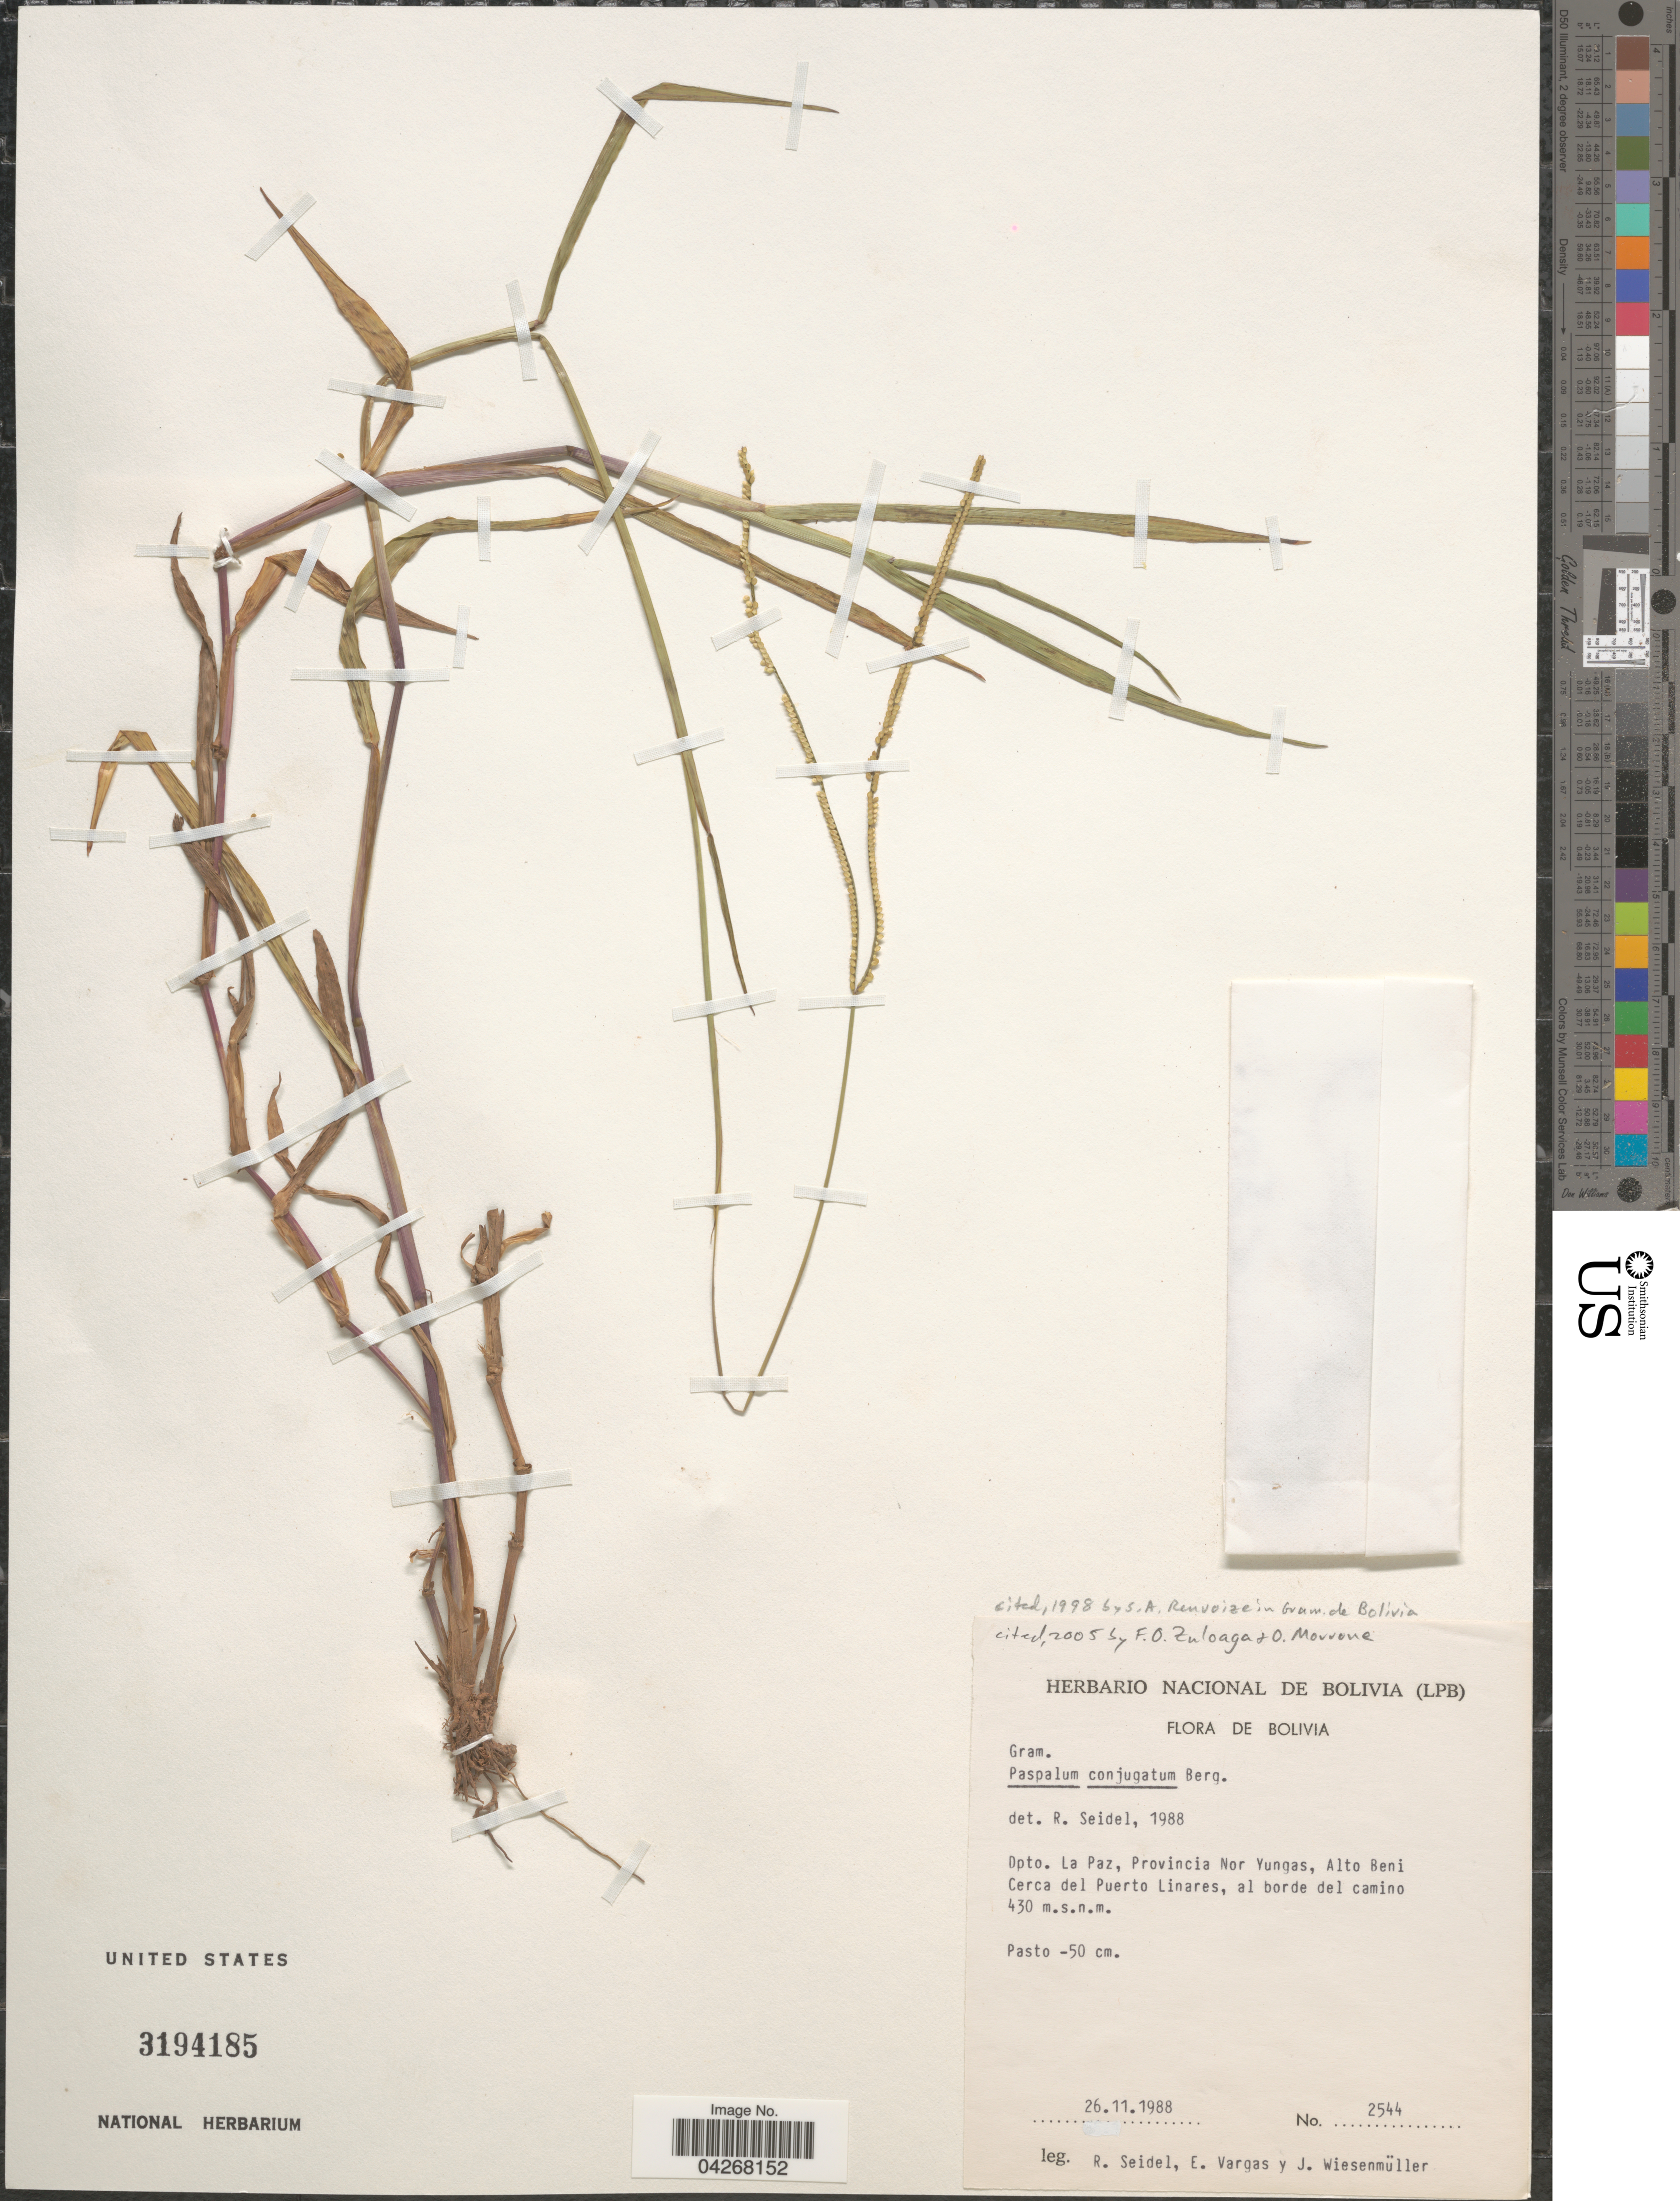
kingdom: Plantae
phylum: Tracheophyta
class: Liliopsida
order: Poales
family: Poaceae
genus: Paspalum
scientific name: Paspalum conjugatum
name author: P.J. Bergius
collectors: R. Seidel, E. Vargas & J. Wiesenmüller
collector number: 2544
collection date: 1988-11-26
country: Bolivia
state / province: La Paz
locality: Dpto. La Paz, Provincia Nor Yungas, Alto Beni. Cerca del Puerto Linares, al borde del camino.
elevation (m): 430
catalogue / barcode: US 3194185